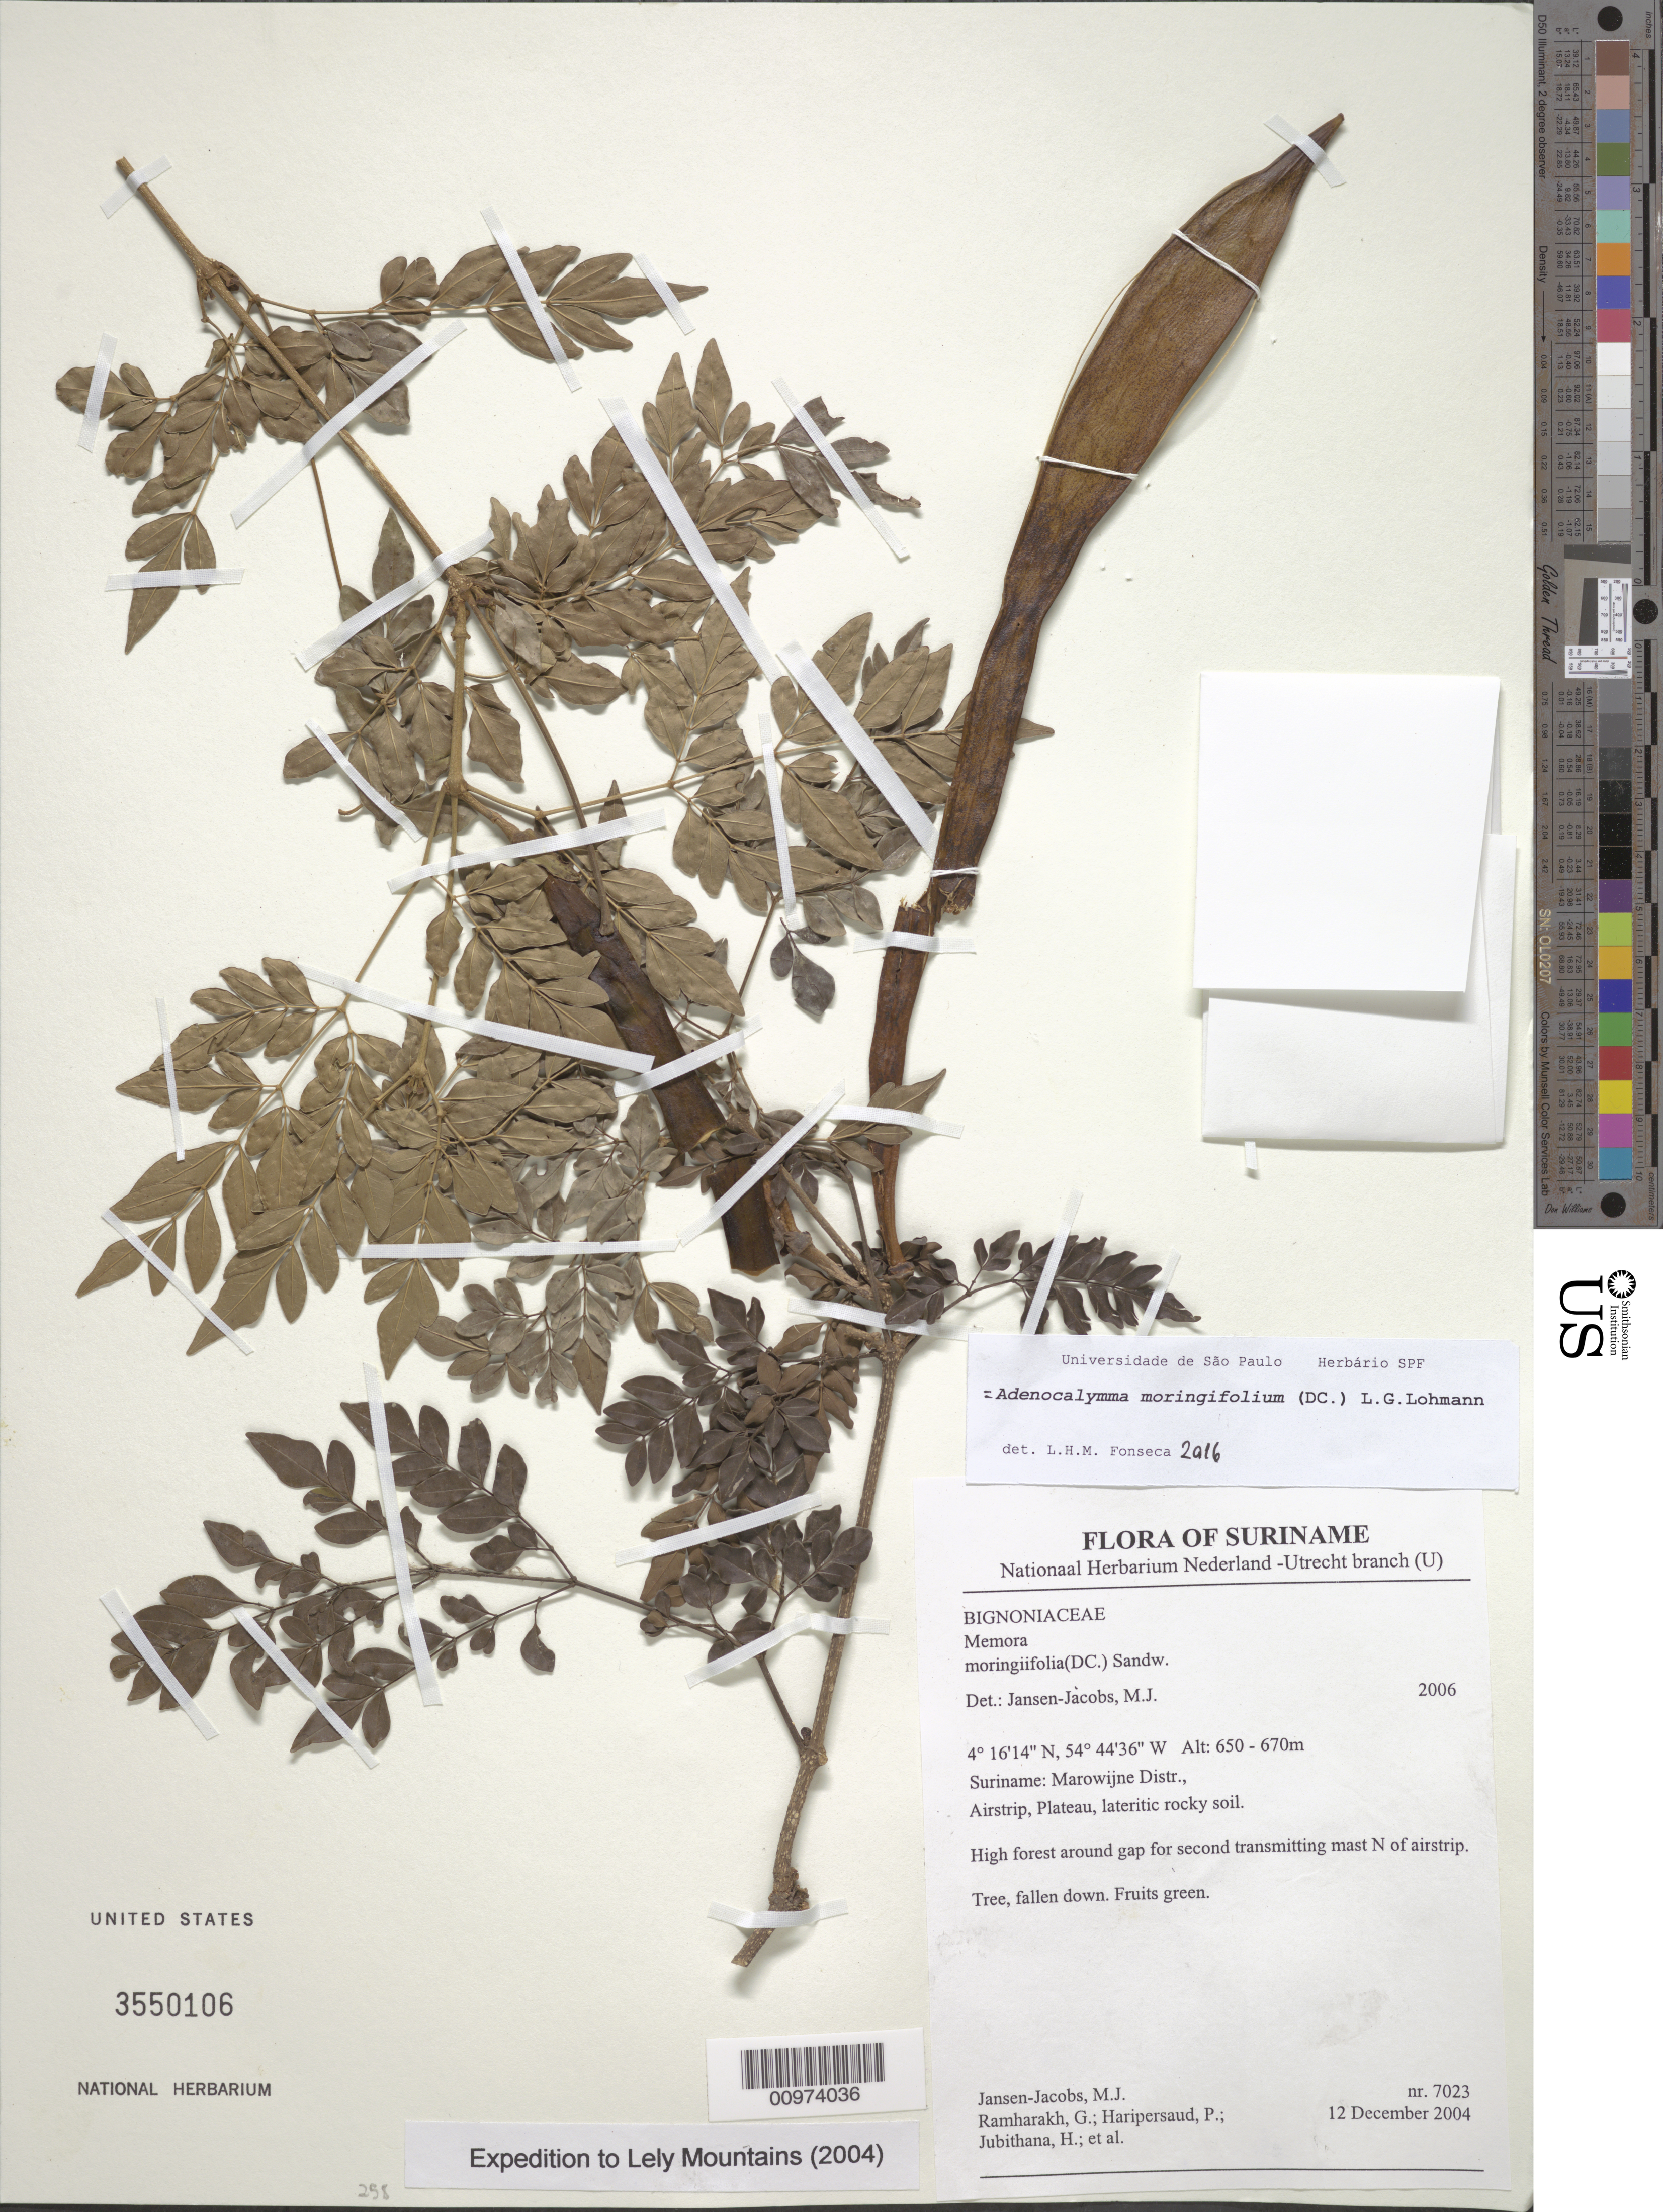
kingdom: Plantae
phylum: Tracheophyta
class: Magnoliopsida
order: Lamiales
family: Bignoniaceae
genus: Adenocalymma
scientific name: Adenocalymma moringifolium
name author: (DC.) L.G. Lohmann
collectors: M. J. Jansen-Jacobs et al.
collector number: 7023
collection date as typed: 12-Dec-04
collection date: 2004-12-12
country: Suriname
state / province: Marowijne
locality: Marowijne Distr., Airstrip, Plateau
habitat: Lateritic rocky soil. High forest around gap for second transmitting mast N of airstrip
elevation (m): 650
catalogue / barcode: US 3550106